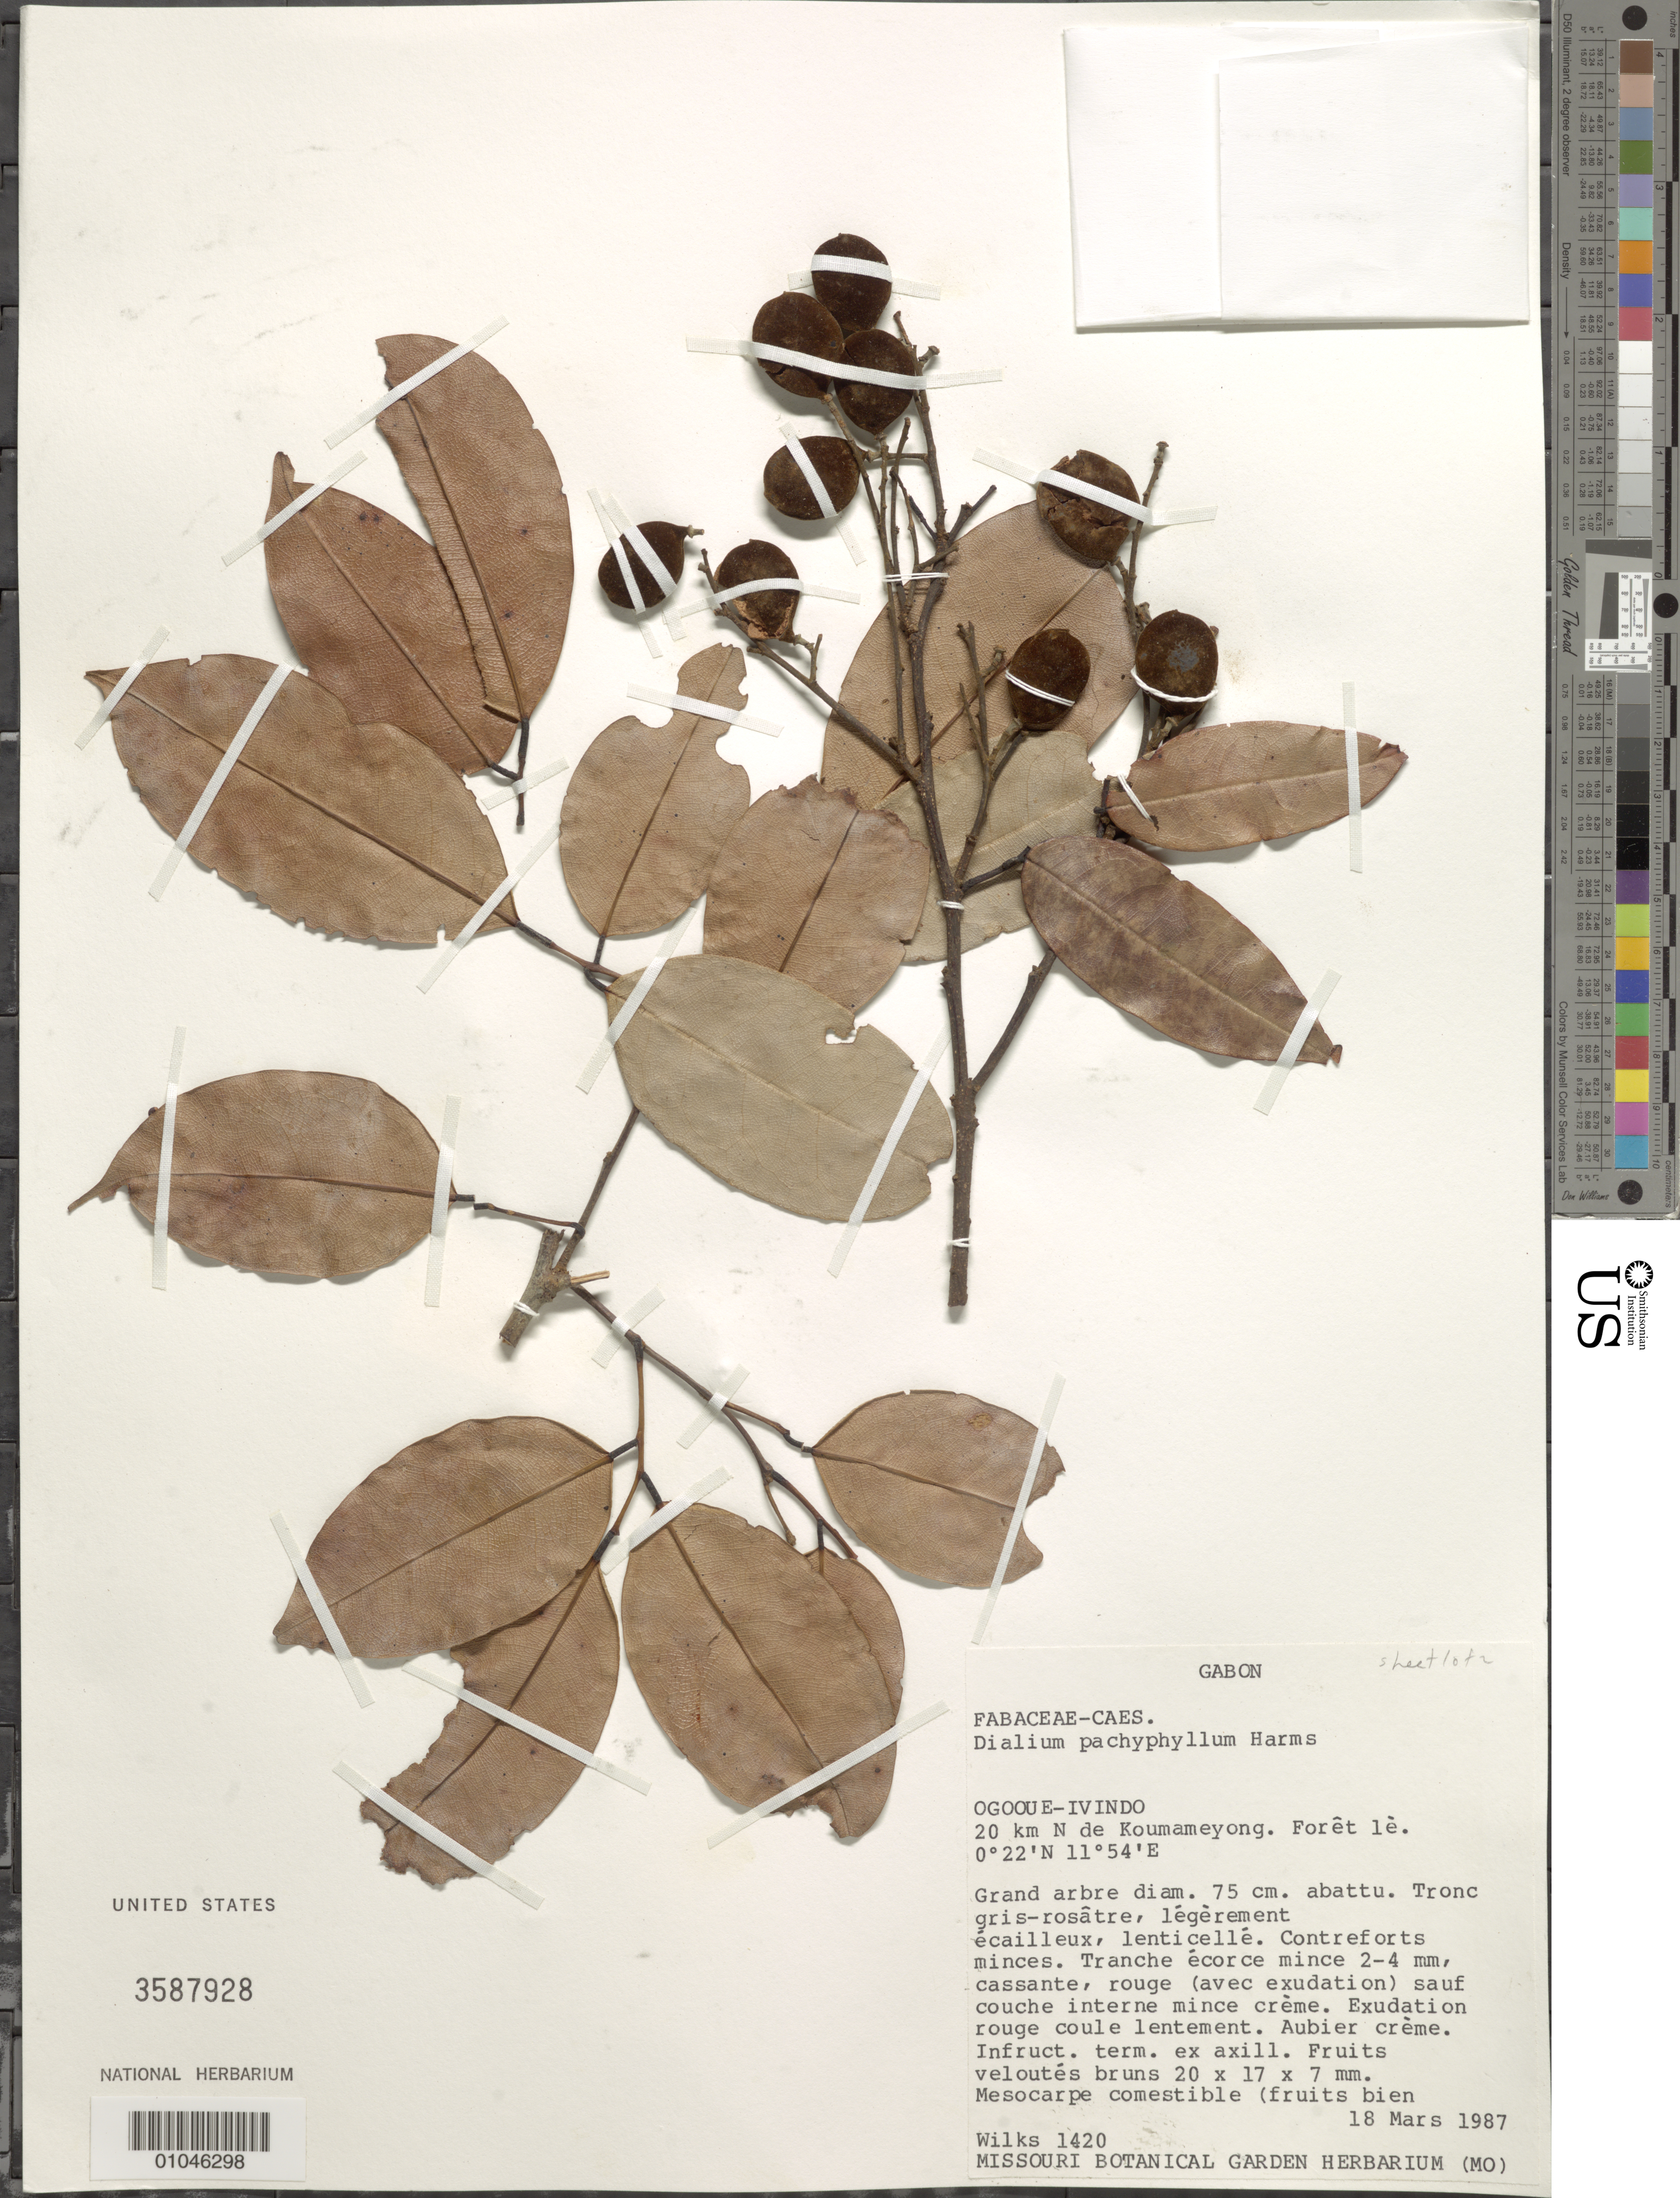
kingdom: Plantae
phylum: Tracheophyta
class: Magnoliopsida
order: Fabales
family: Fabaceae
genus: Dialium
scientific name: Dialium pachyphyllum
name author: Harms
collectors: C. Wilks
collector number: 1420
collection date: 1987-03-18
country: Gabon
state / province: Ogooue-Ivindo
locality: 20 km N de Koumameyoung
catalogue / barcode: US 3587928